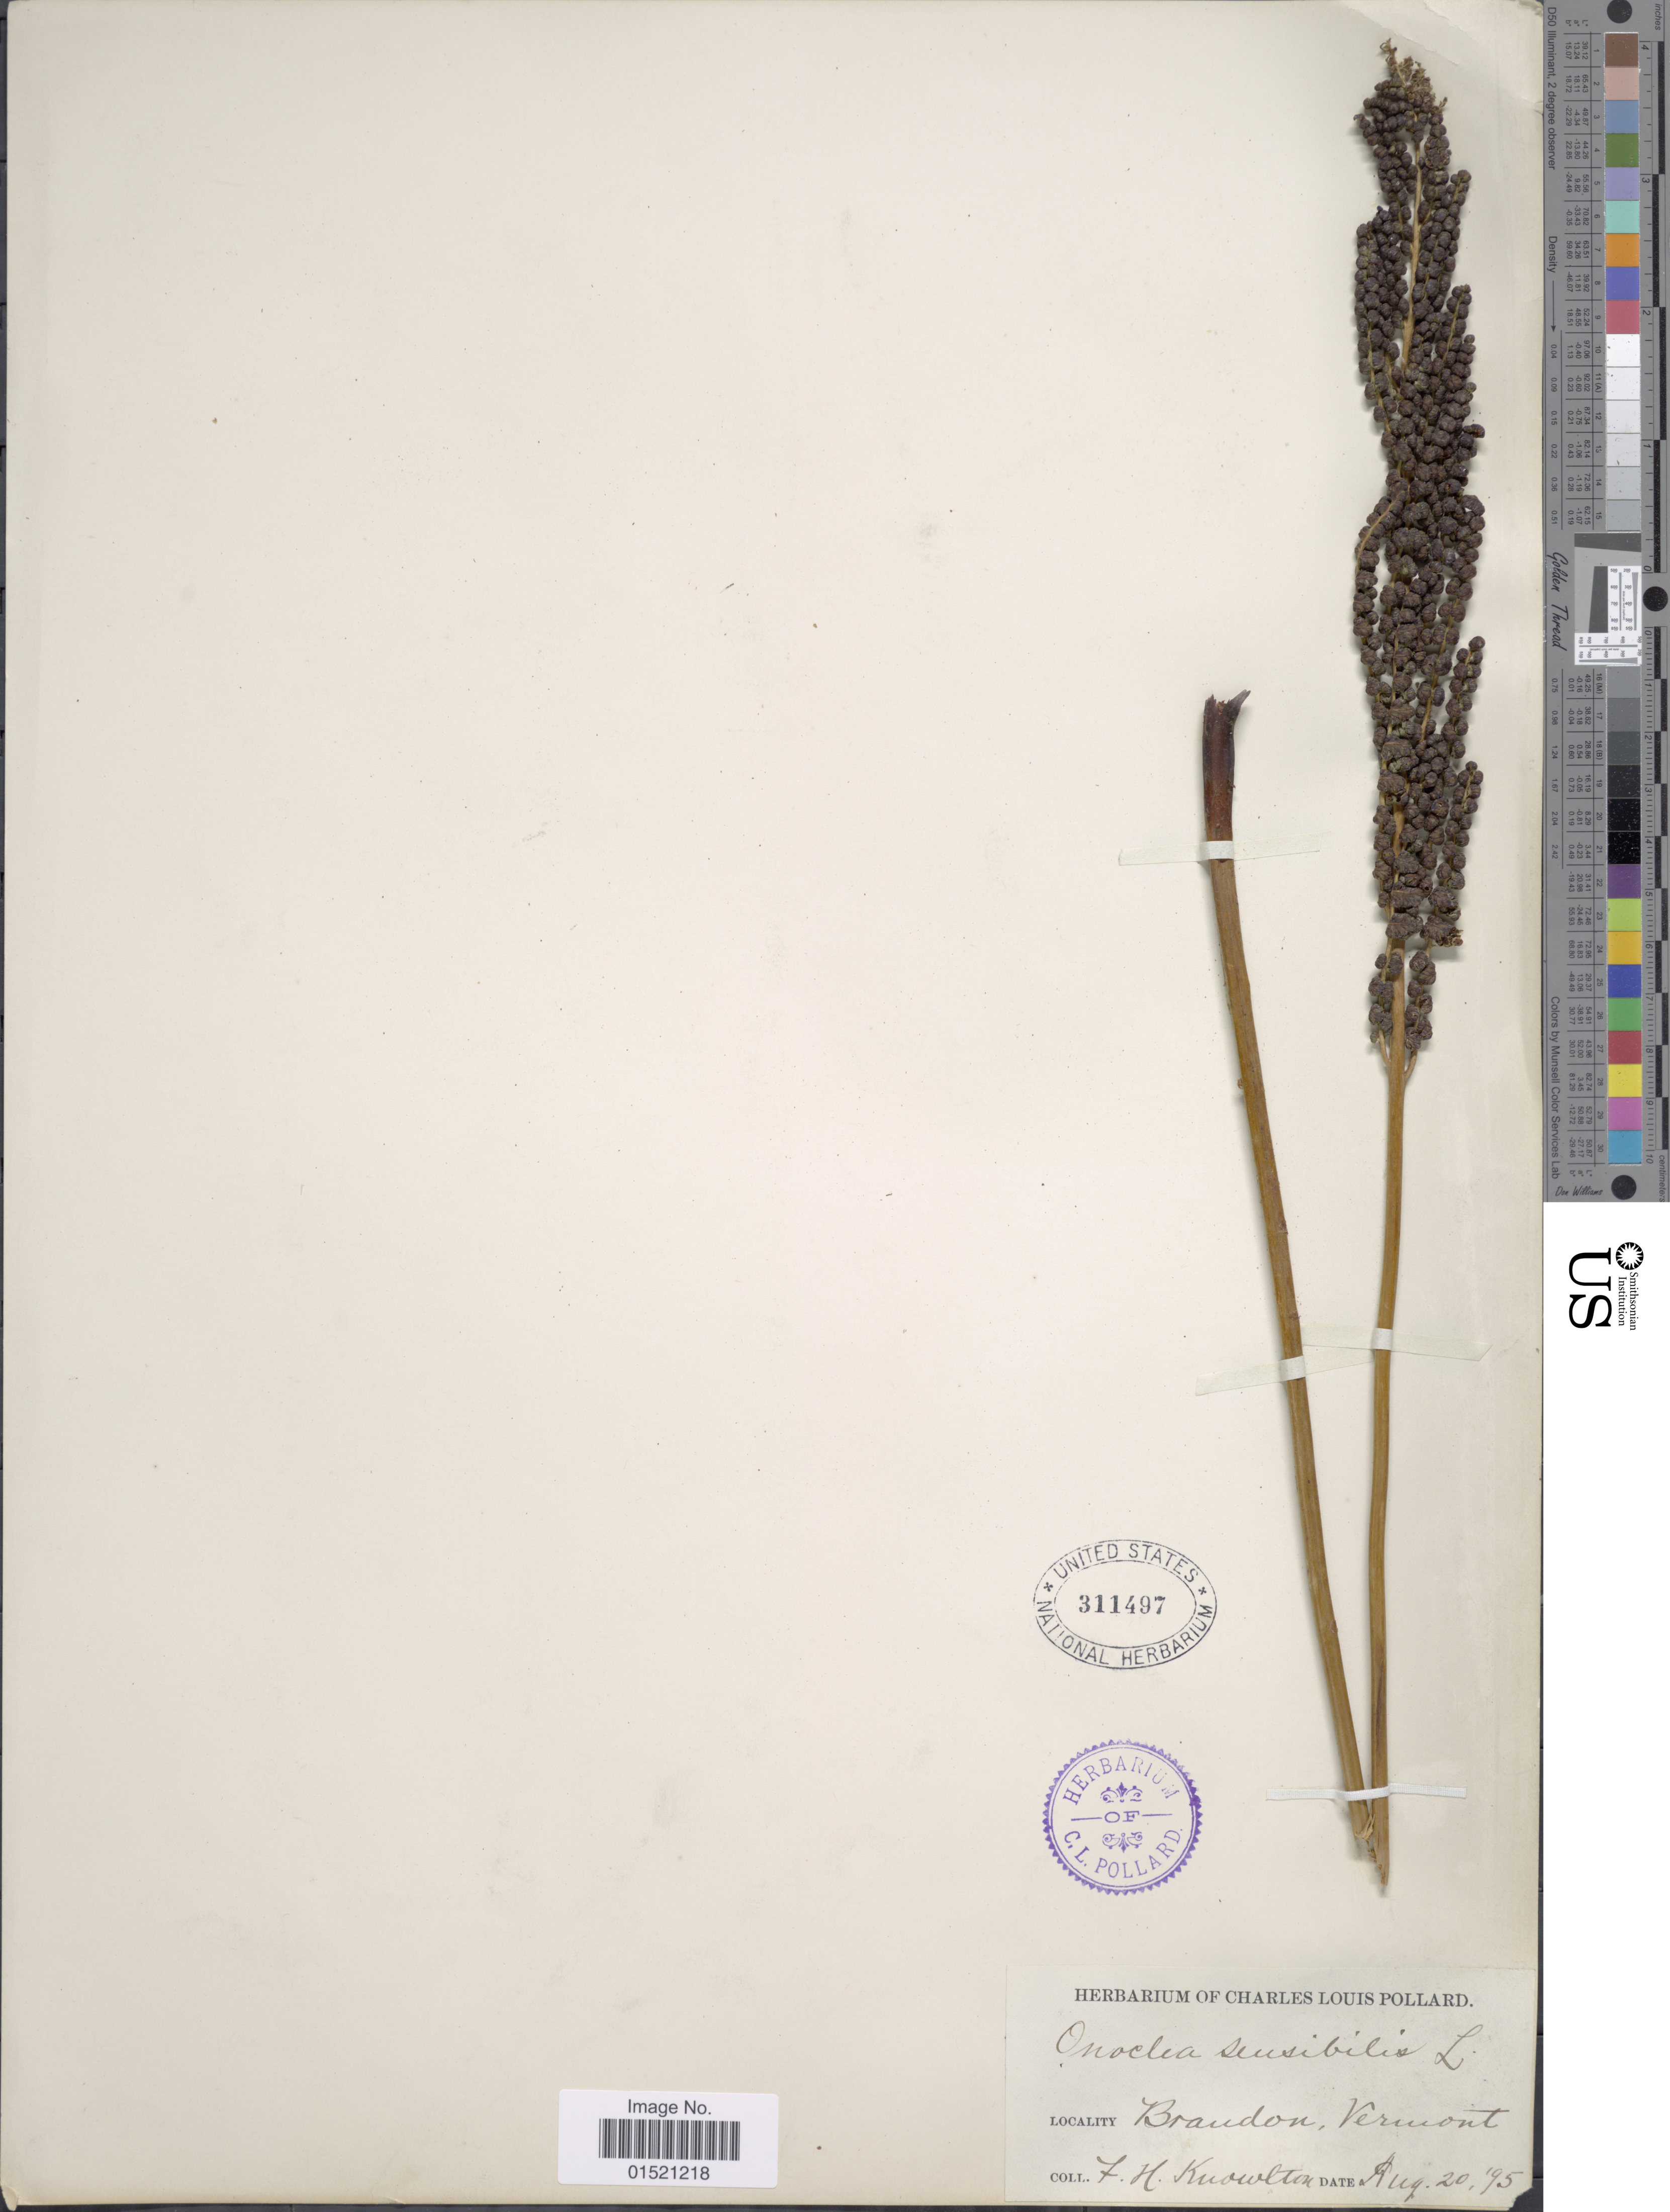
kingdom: Plantae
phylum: Tracheophyta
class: Polypodiopsida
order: Polypodiales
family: Onocleaceae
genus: Onoclea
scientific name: Onoclea sensibilis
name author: L.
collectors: F. H. Knowlton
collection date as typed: Transcribed d/m/y: 20/8/95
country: United States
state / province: Vermont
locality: Brandon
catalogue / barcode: US 311497